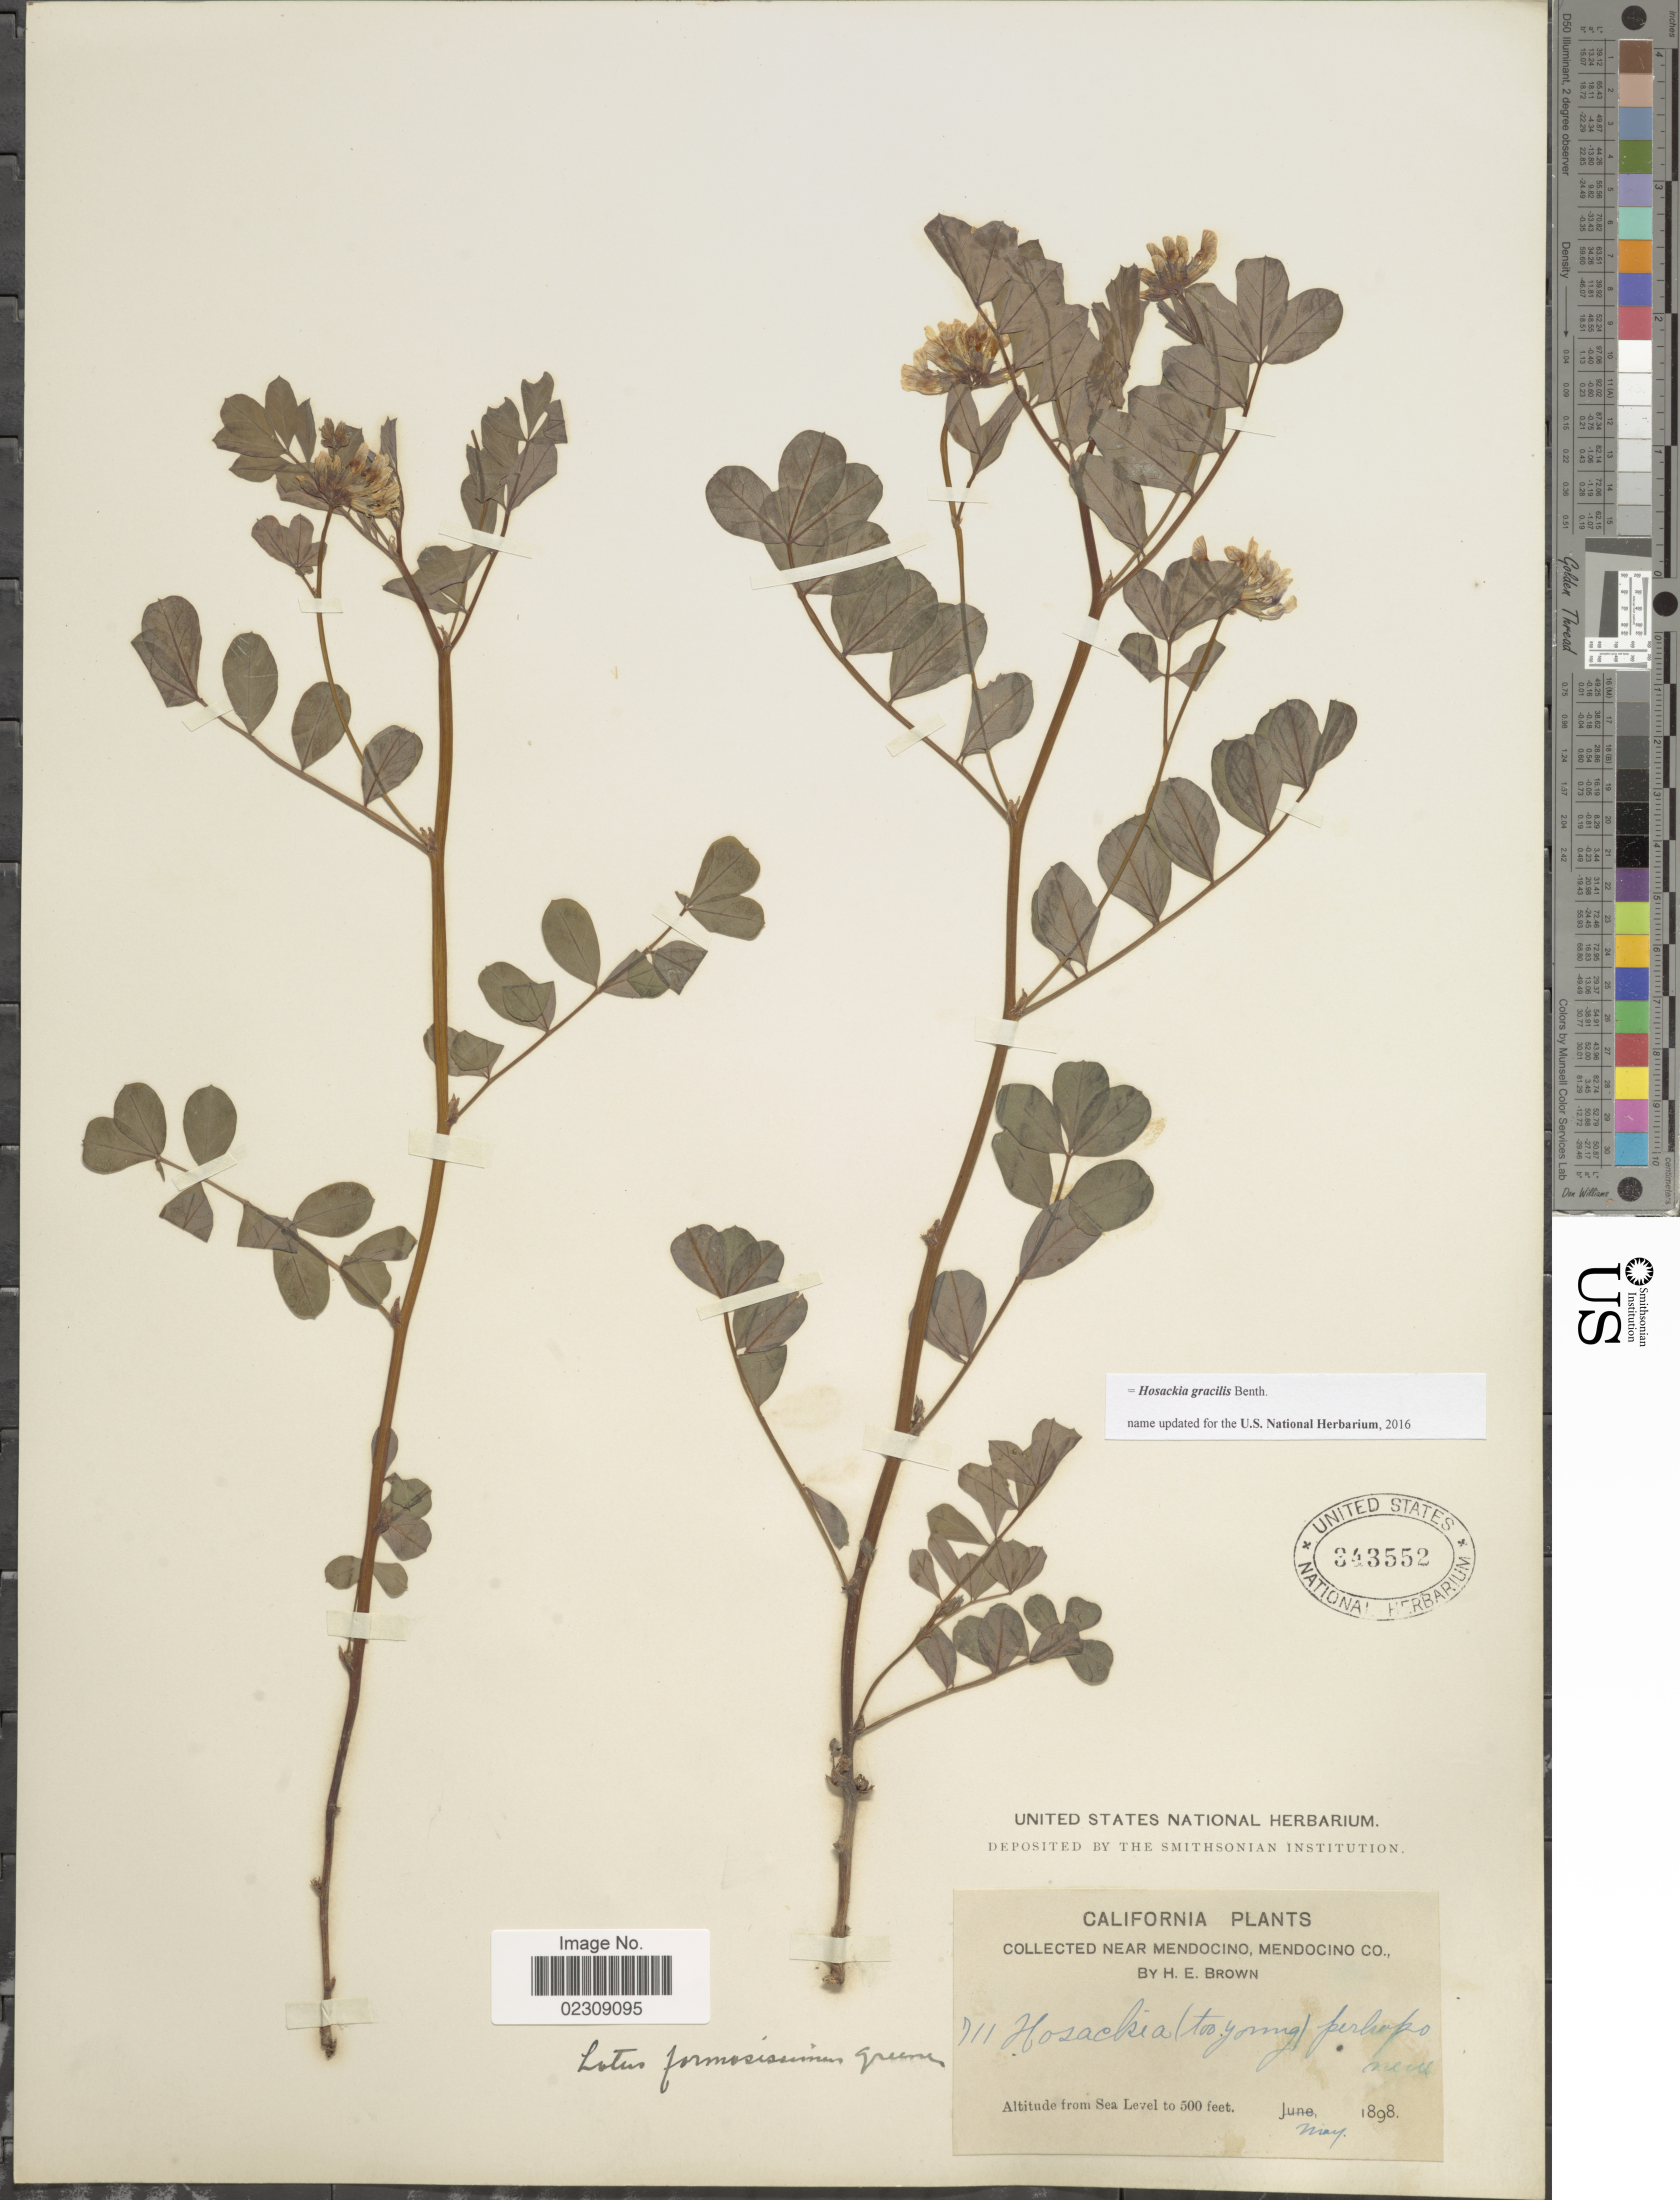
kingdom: Plantae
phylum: Tracheophyta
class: Magnoliopsida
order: Fabales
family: Fabaceae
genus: Hosackia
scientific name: Hosackia gracilis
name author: Benth.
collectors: H. E. Brown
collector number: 711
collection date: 1898-05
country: United States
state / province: California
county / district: Mendocino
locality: Near Mendocino, Mendocino Co.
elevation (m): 152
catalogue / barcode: US 343552